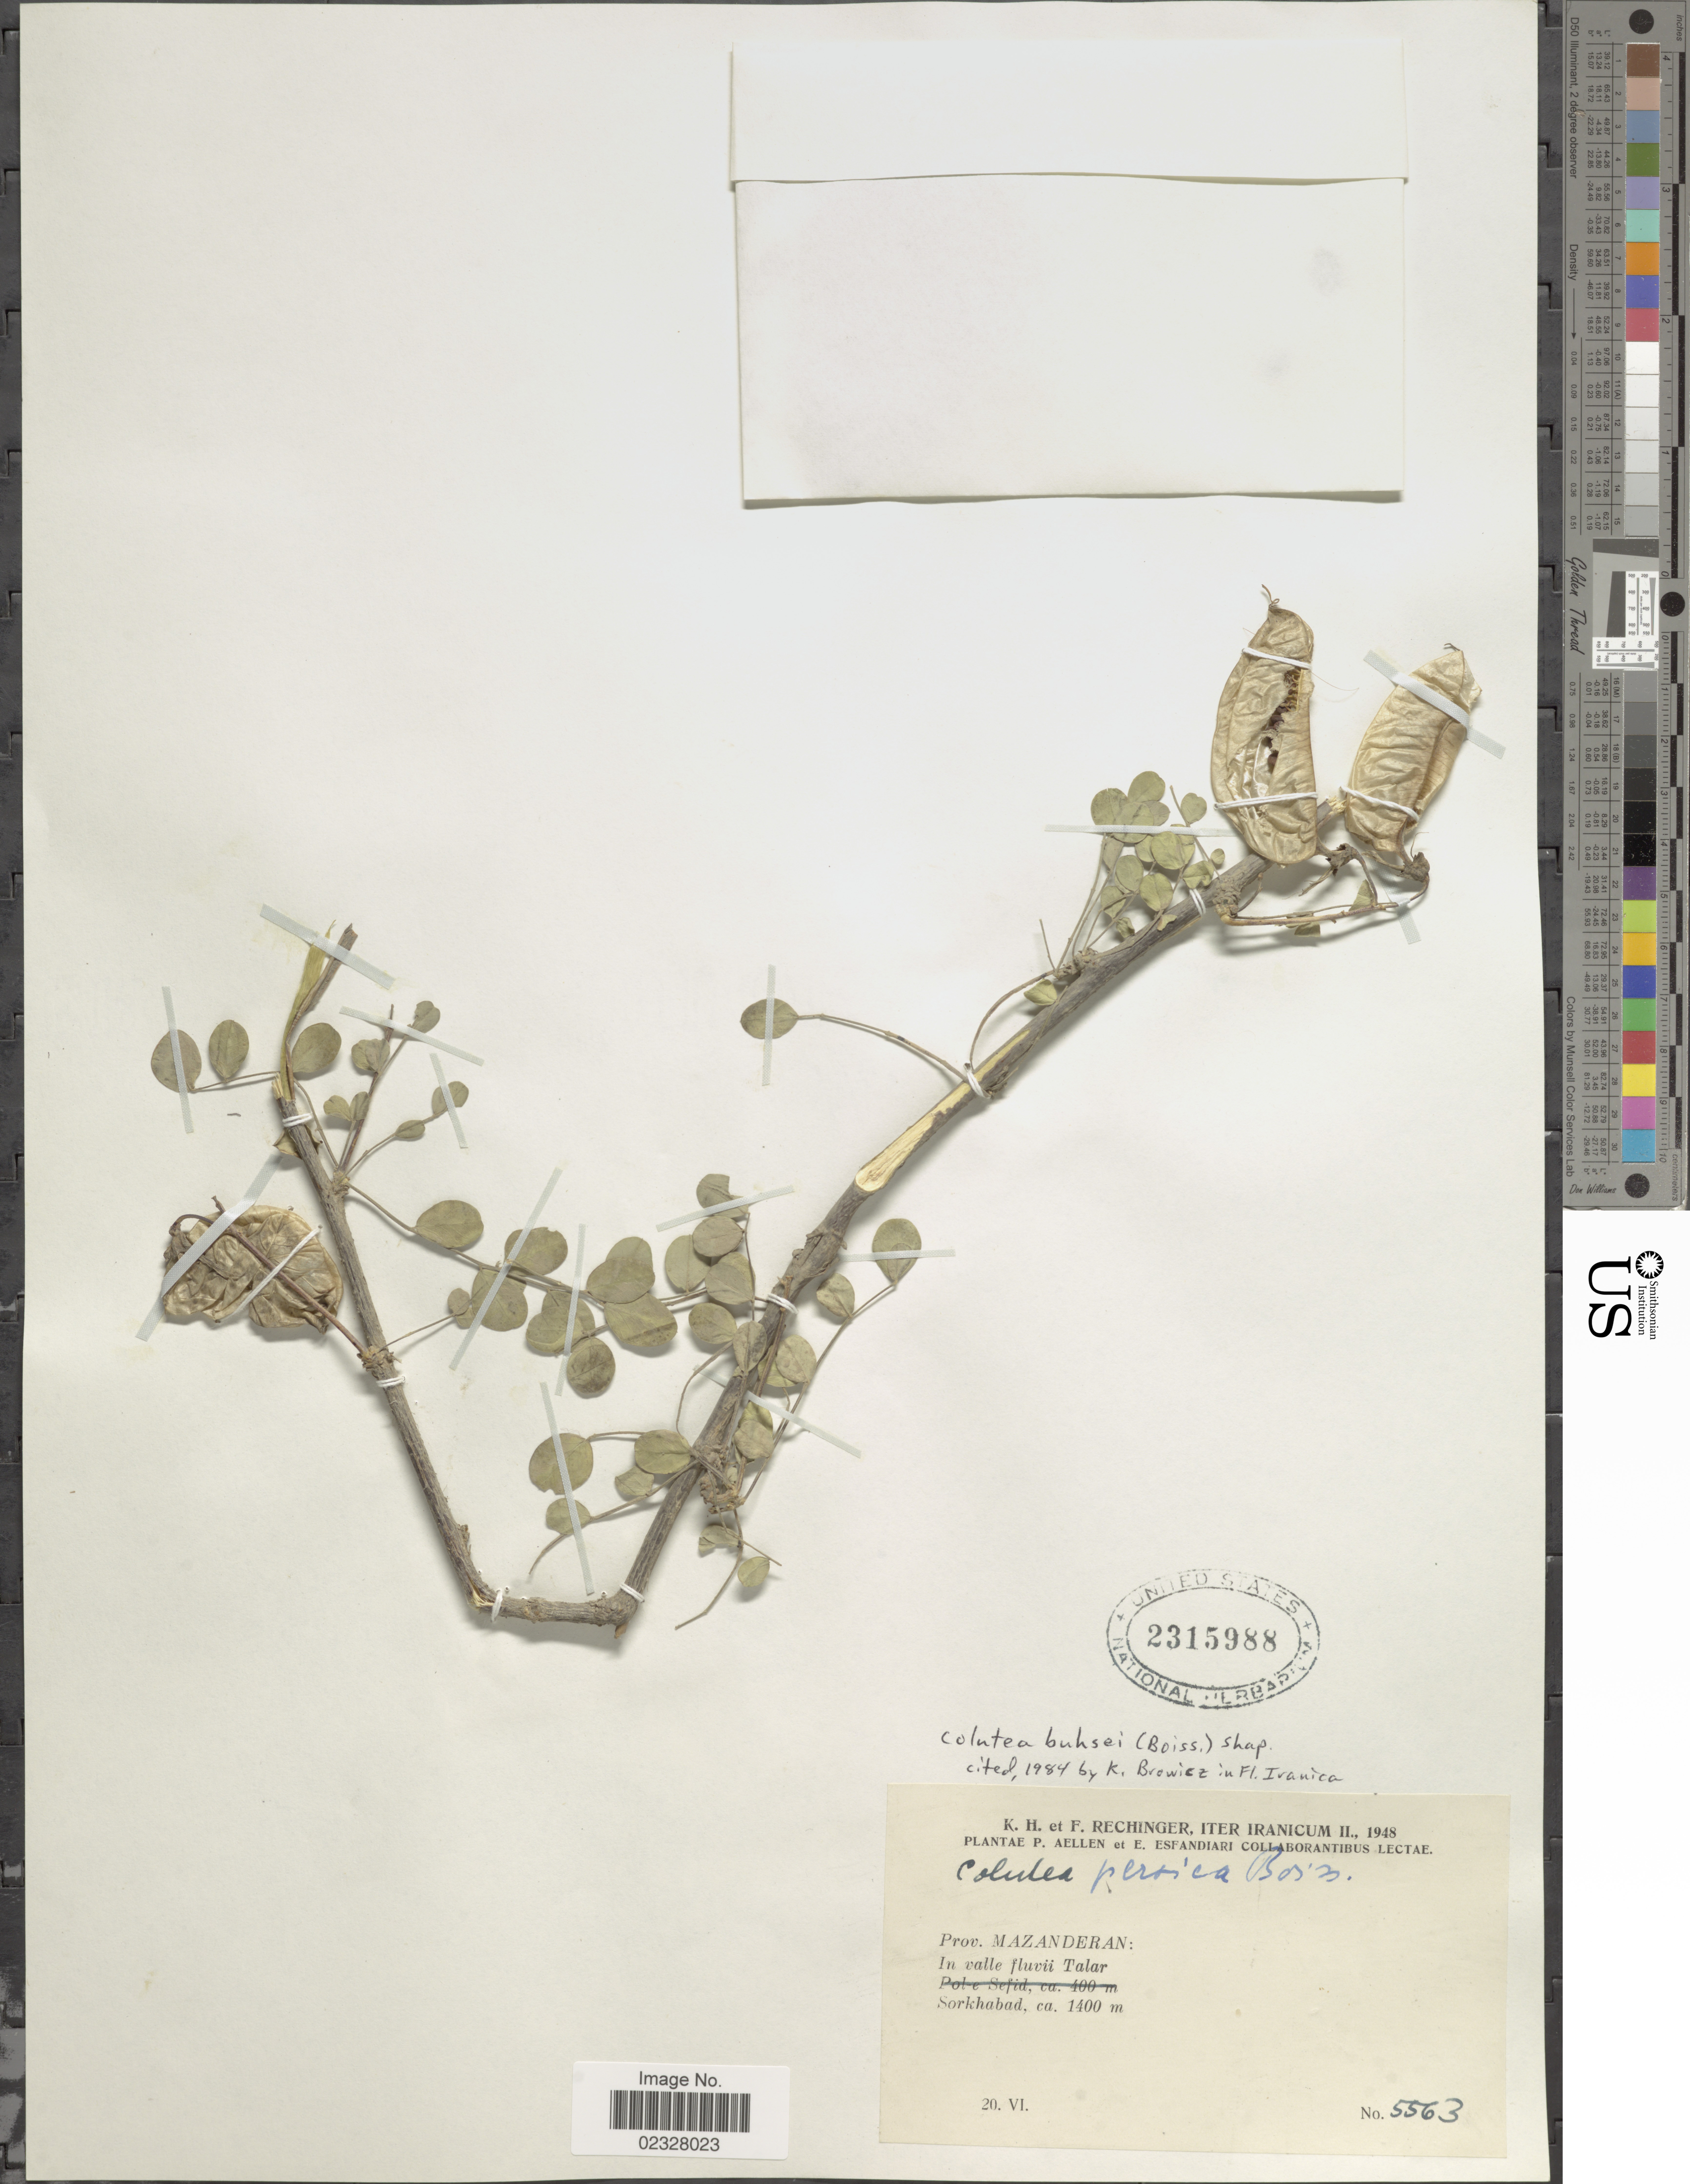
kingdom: Plantae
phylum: Tracheophyta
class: Magnoliopsida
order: Fabales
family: Fabaceae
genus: Colutea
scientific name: Colutea buhsei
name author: (Boiss.) Shap.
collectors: K. H. Rechinger & F. Rechinger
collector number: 5563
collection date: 1948-06-20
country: Iran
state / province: Mazandaran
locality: In valle fluvii Talar, Sorkhabad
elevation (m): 1400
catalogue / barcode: US 2315988